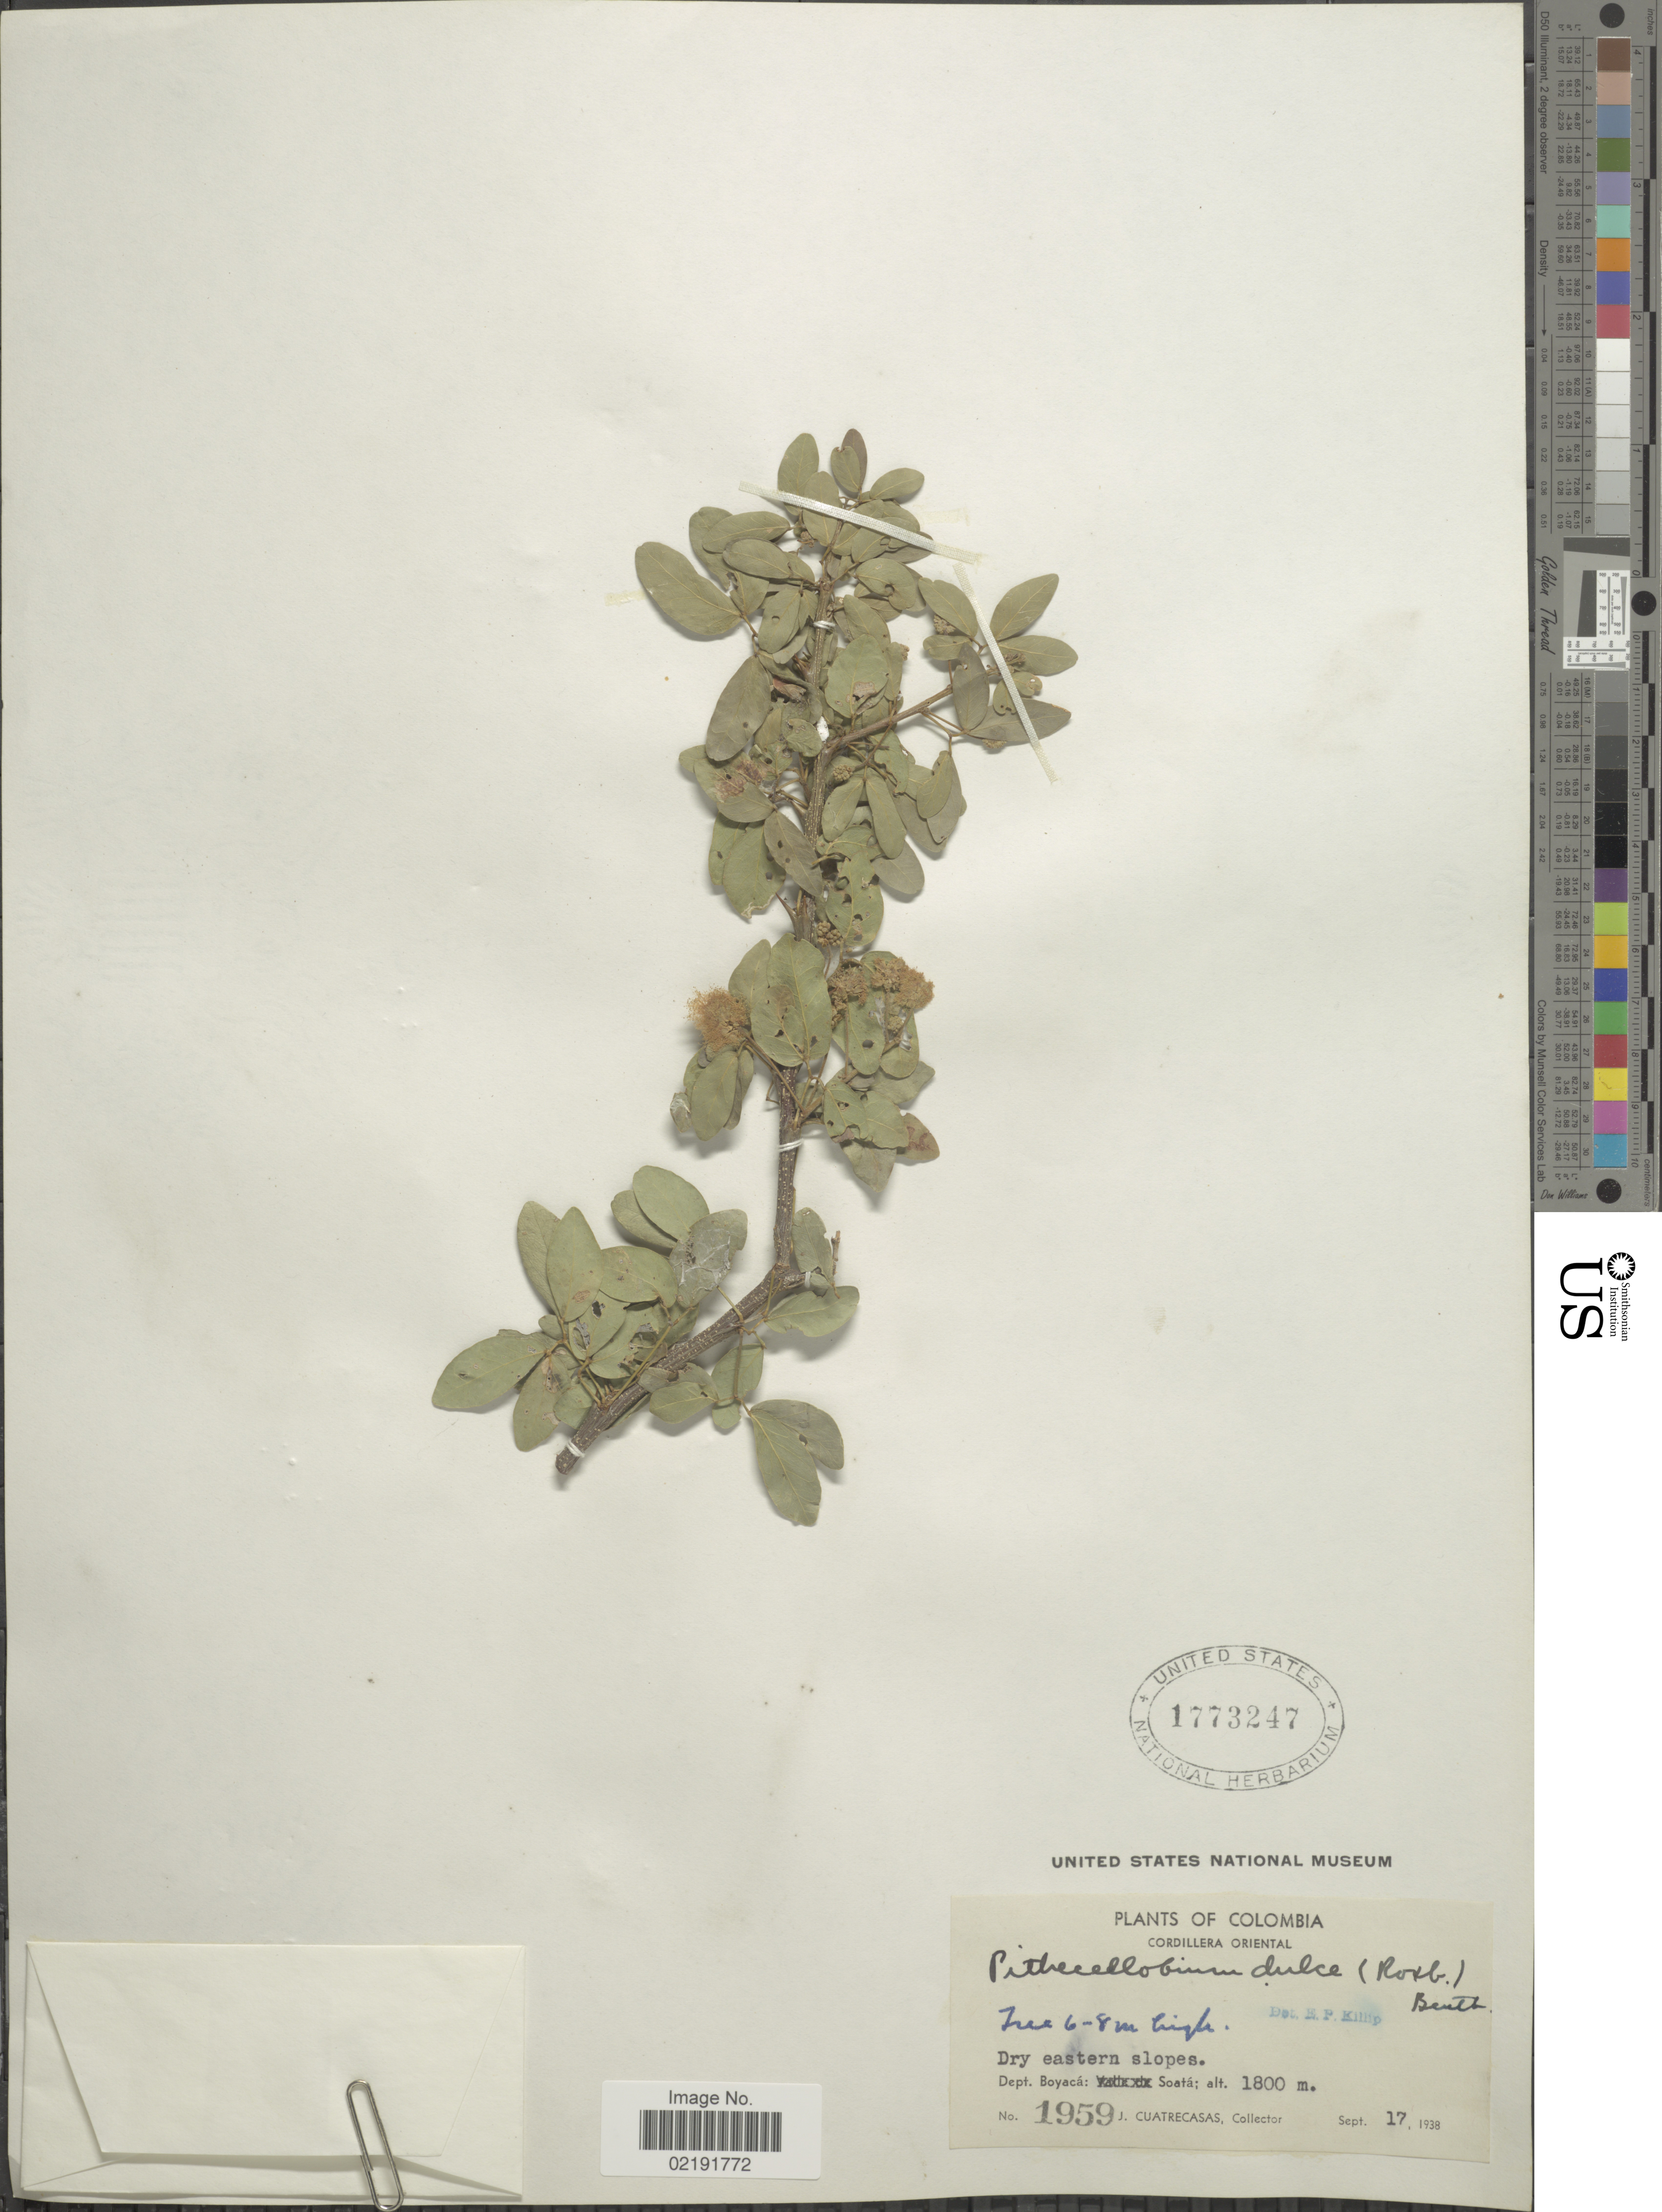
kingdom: Plantae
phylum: Tracheophyta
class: Magnoliopsida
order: Fabales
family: Fabaceae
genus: Pithecellobium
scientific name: Pithecellobium dulce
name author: (Roxb.) Benth.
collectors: J. Cuatrecasas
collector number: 1959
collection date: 1938-09-17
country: Colombia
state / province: Boyacá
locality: Cordillera Oriental. Dry eastern slopes. Deptt. Boyacá: Soatá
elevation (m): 1800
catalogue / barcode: US 1773247